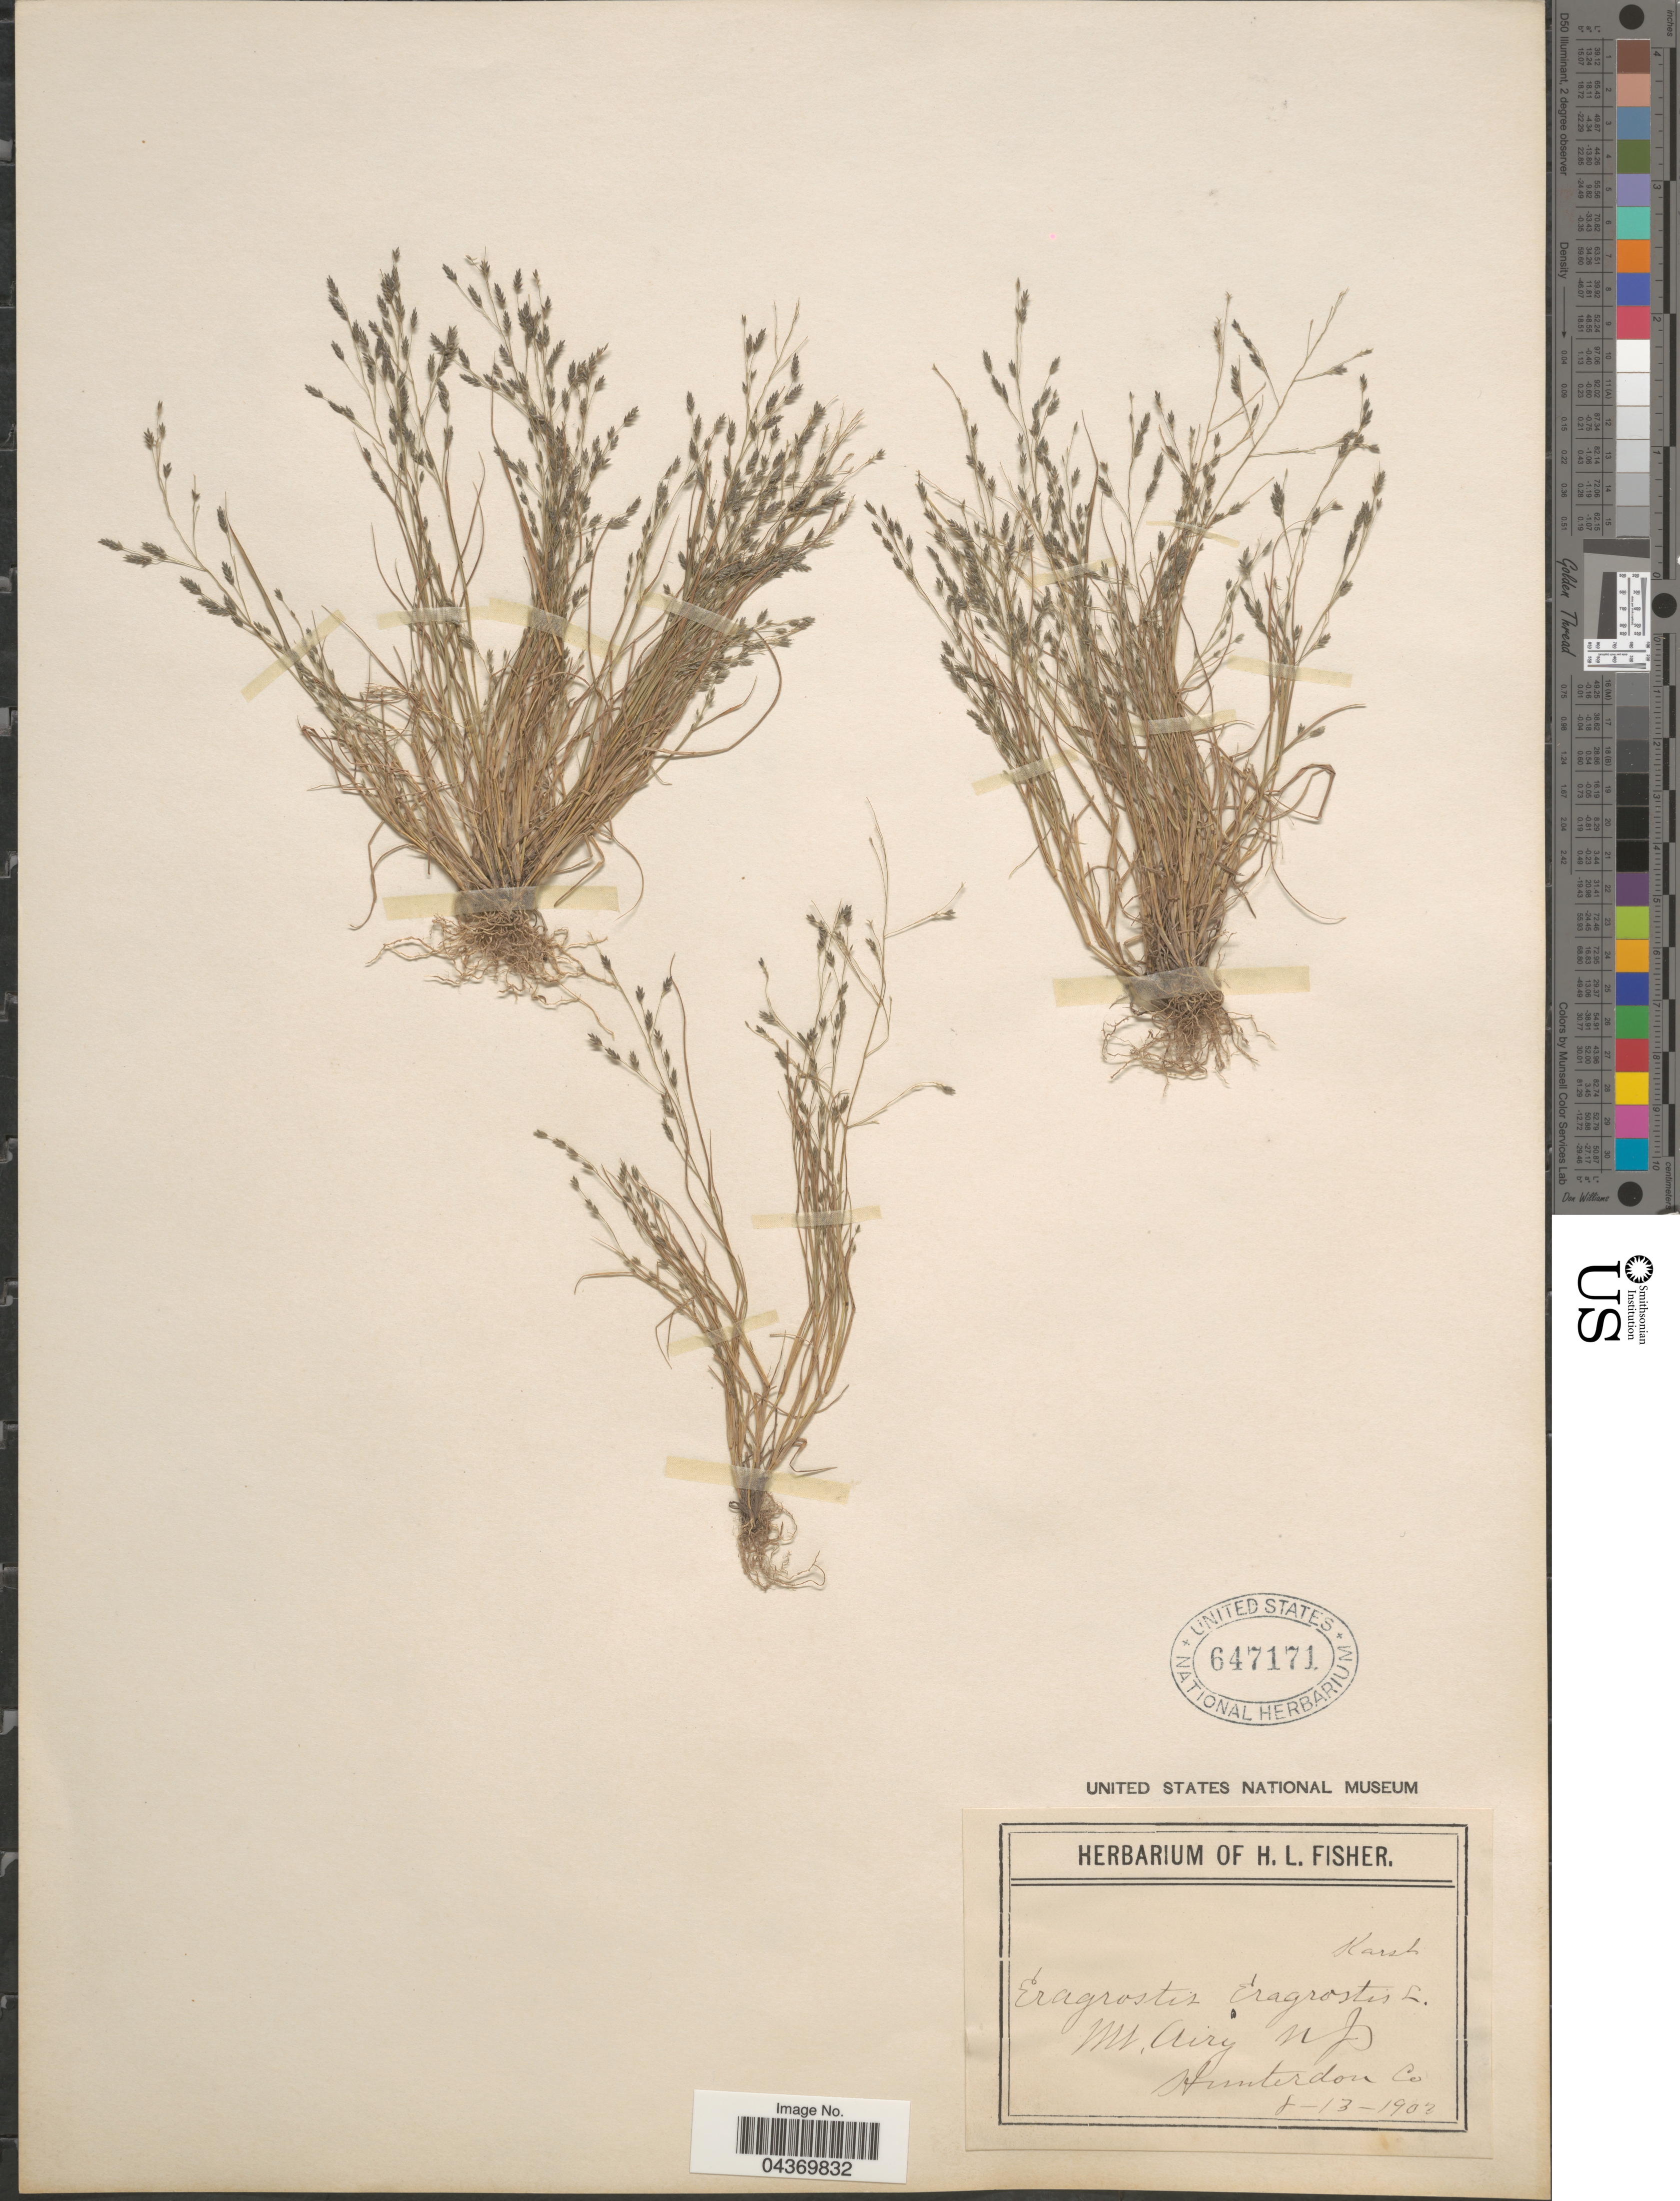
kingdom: Plantae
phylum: Tracheophyta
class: Liliopsida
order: Poales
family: Poaceae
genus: Eragrostis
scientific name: Eragrostis pectinacea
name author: (Michx.) Nees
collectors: ex herb. of H. L. Fisher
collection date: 1902-08-13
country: United States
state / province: New Jersey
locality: Mt. Airy. Hunterdon Co.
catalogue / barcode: US 647171